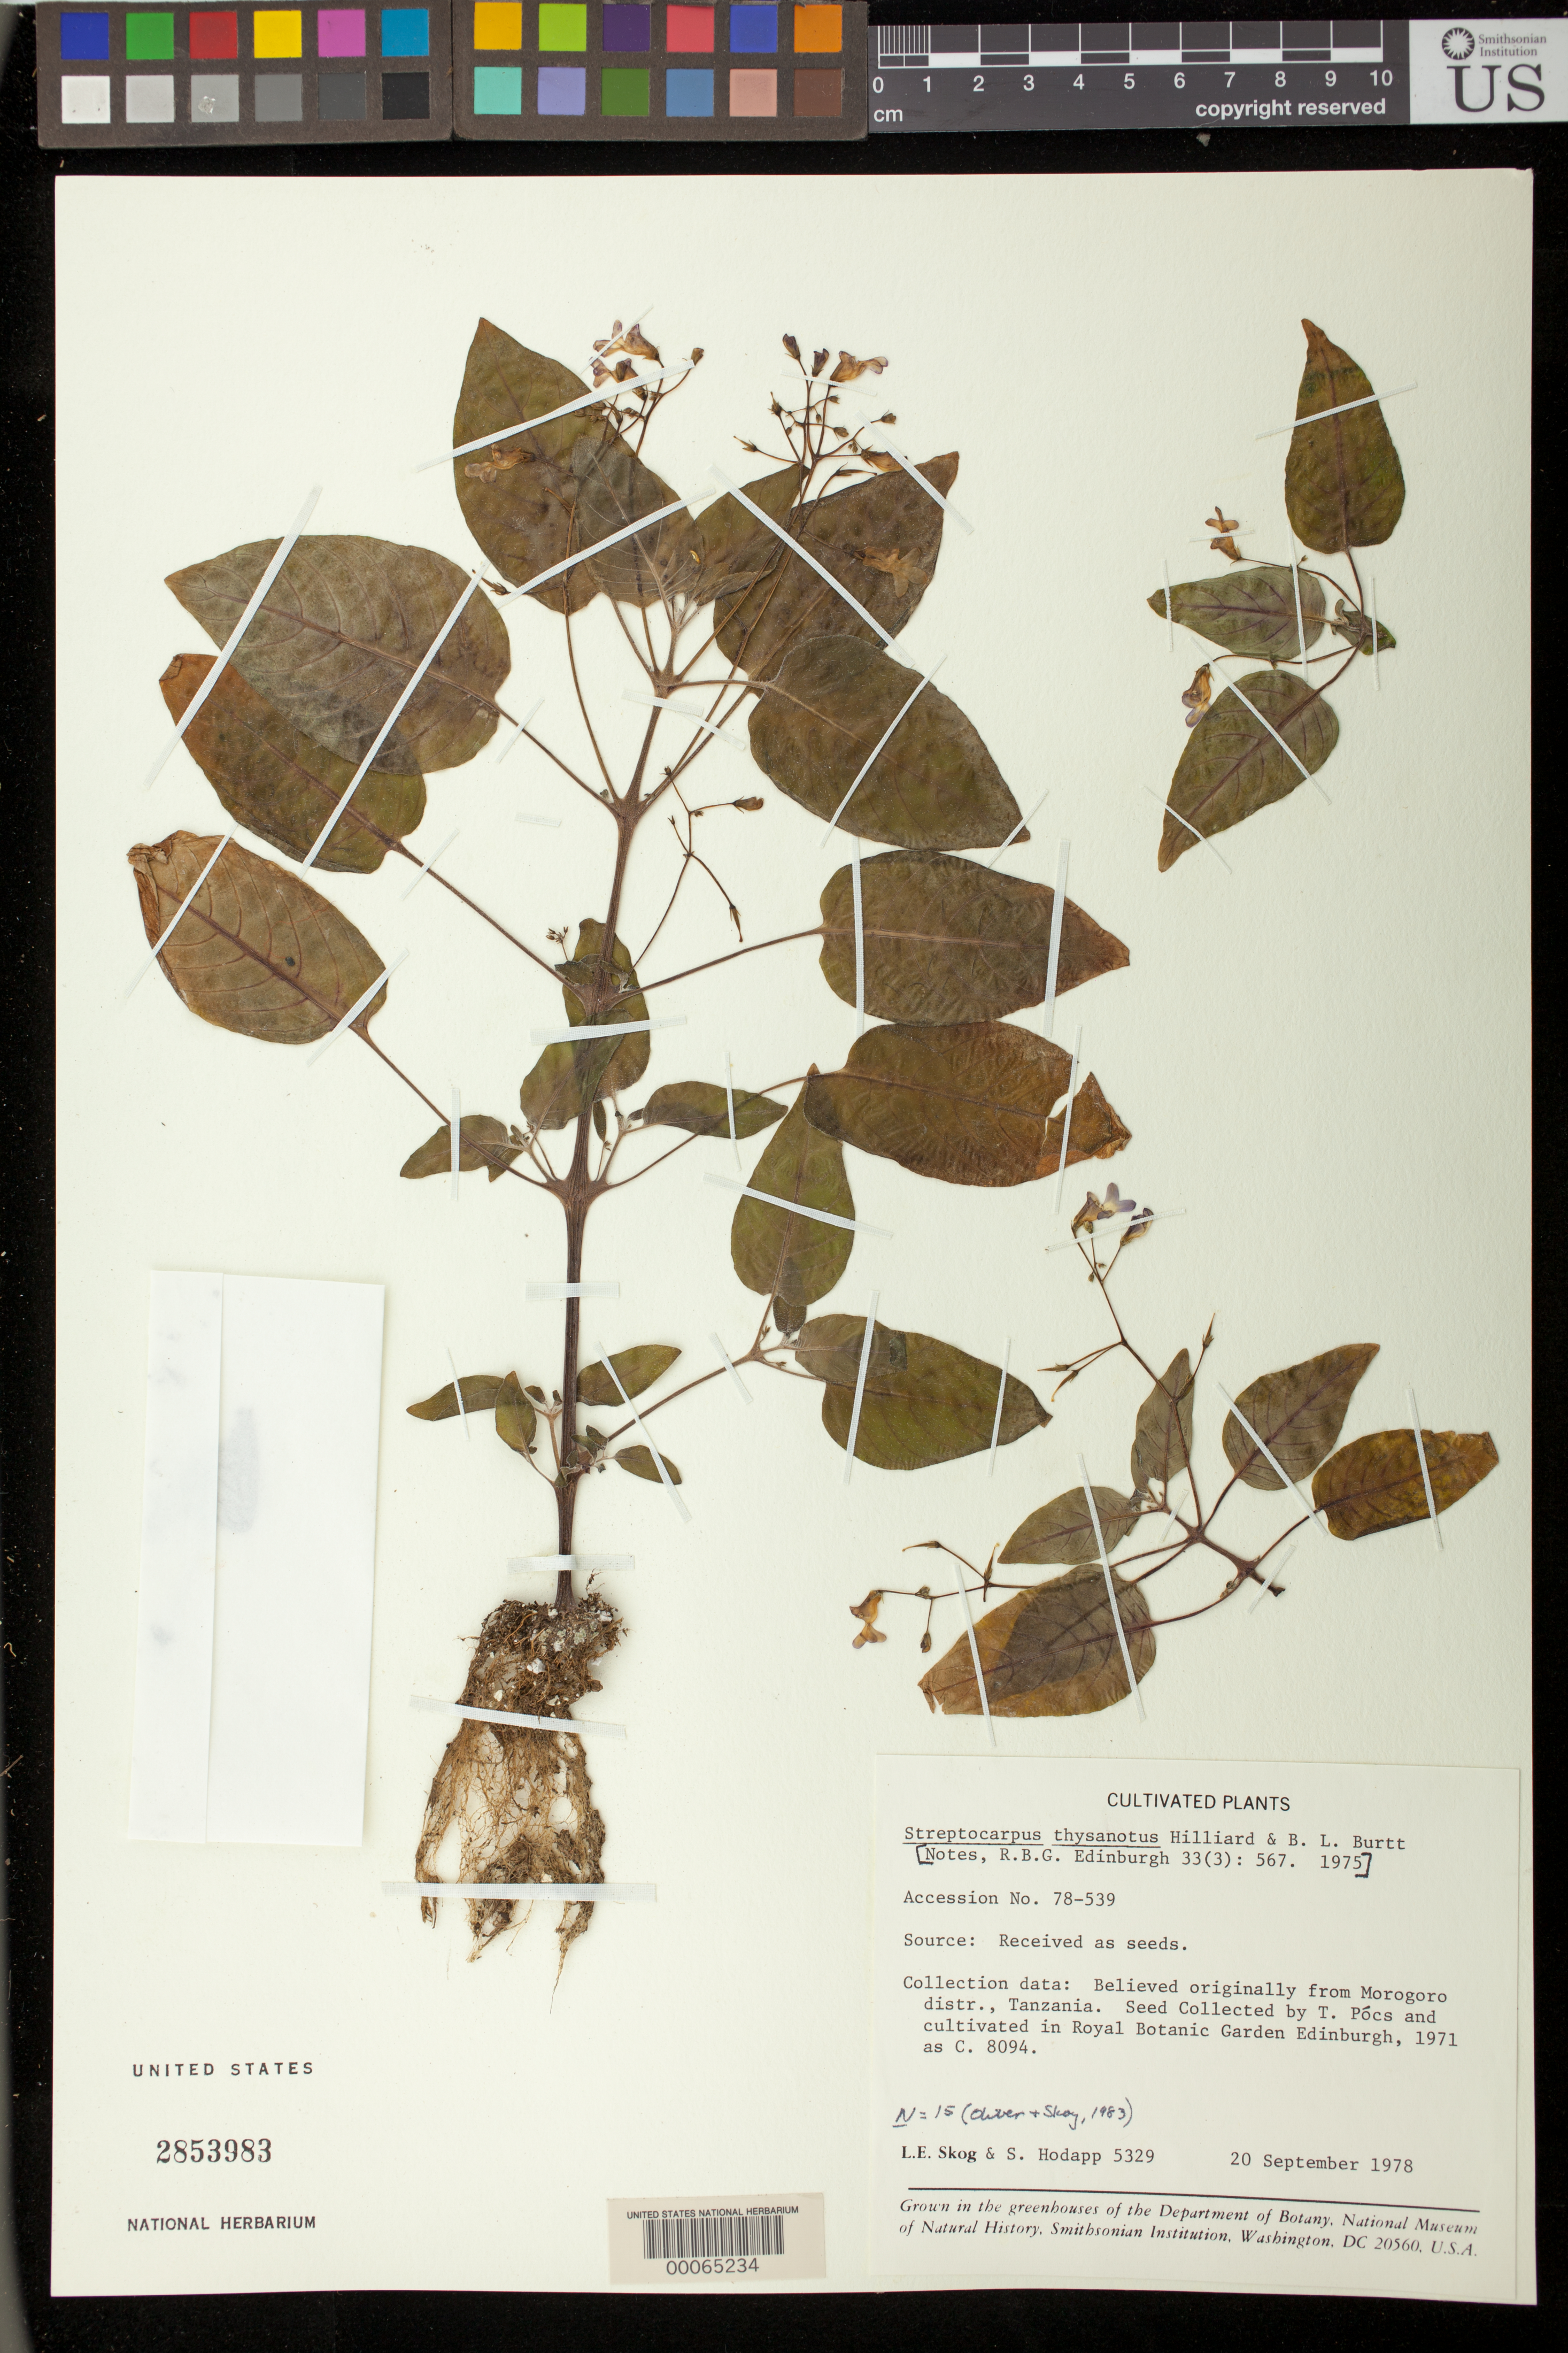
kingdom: Plantae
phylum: Tracheophyta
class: Magnoliopsida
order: Lamiales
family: Gesneriaceae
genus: Streptocarpus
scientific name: Streptocarpus thysanotus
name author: Hilliard & B.L. Burtt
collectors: L. E. Skog & S. Hodapp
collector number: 5329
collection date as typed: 20 Sep 1978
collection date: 1978-09-20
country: Tanzania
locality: U.S.A., District of Columbia, greenhouse at US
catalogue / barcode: US 2853983